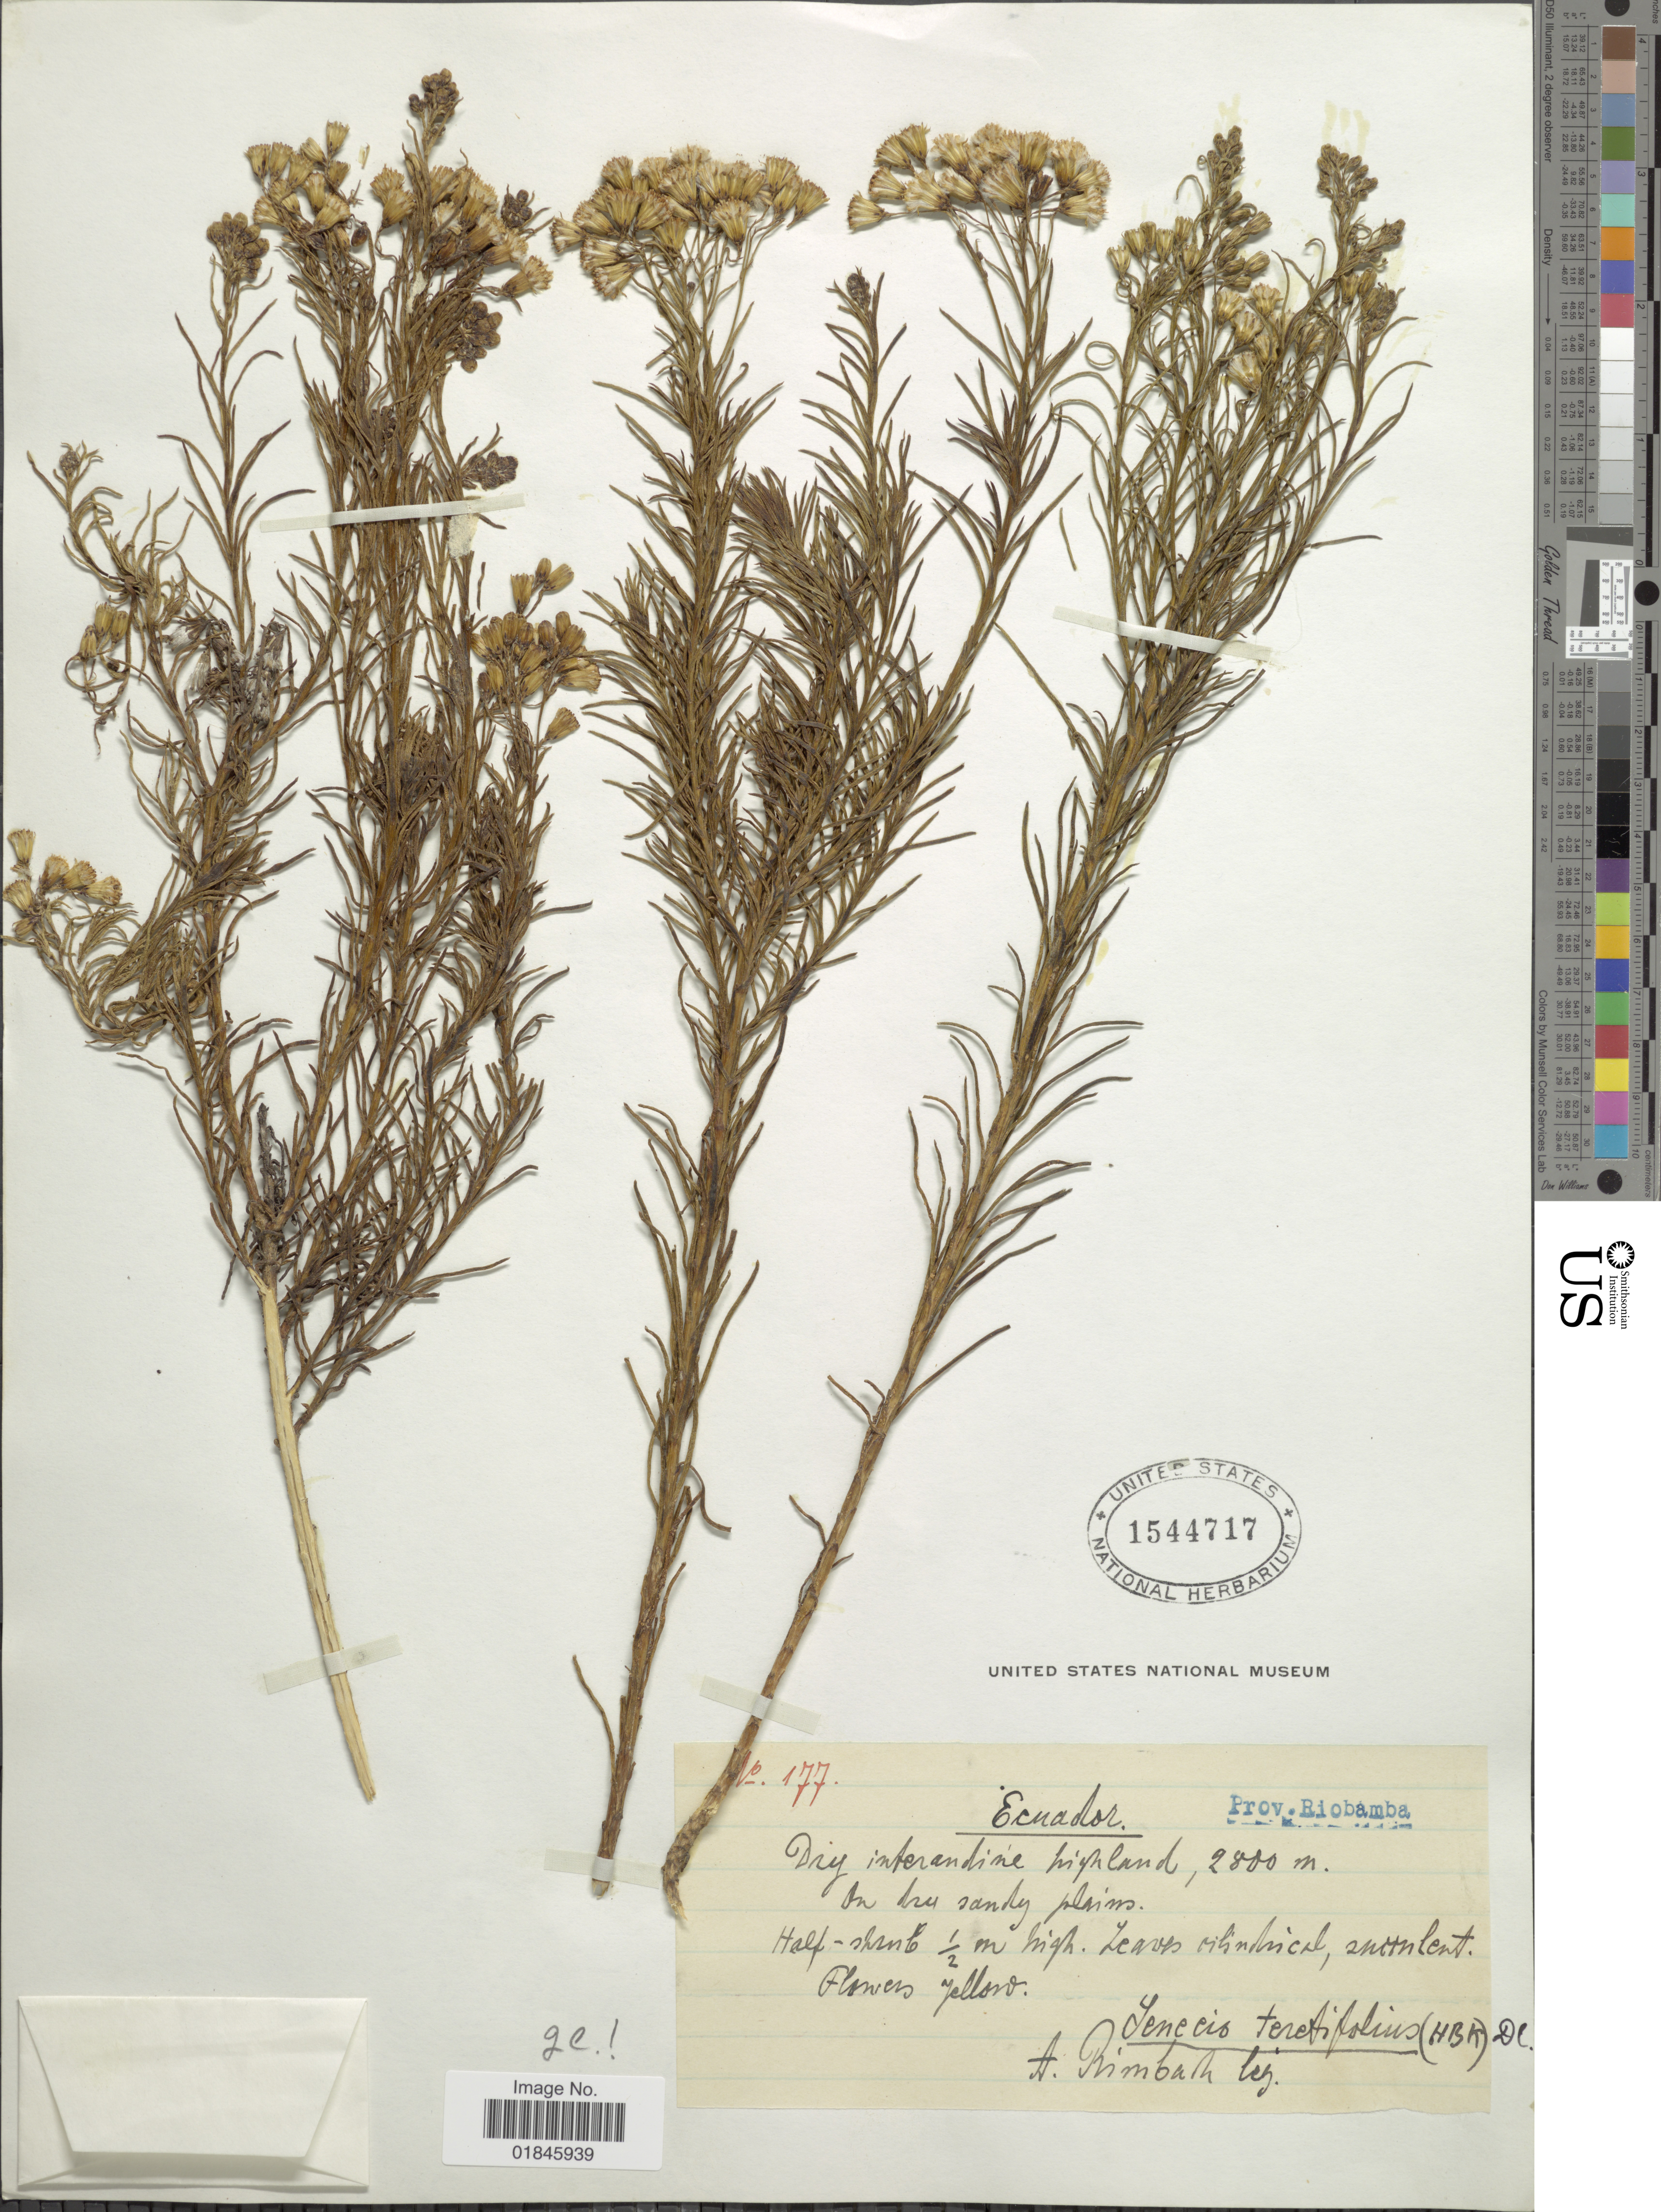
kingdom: Plantae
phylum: Tracheophyta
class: Magnoliopsida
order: Asterales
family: Asteraceae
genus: Pentacalia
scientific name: Pentacalia teretifolia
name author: (Kunth) Cuatrec.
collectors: A. Rimbach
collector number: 177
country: Ecuador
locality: Prov. Riobamba. Dry interandine highland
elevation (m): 2800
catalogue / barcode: US 1544717